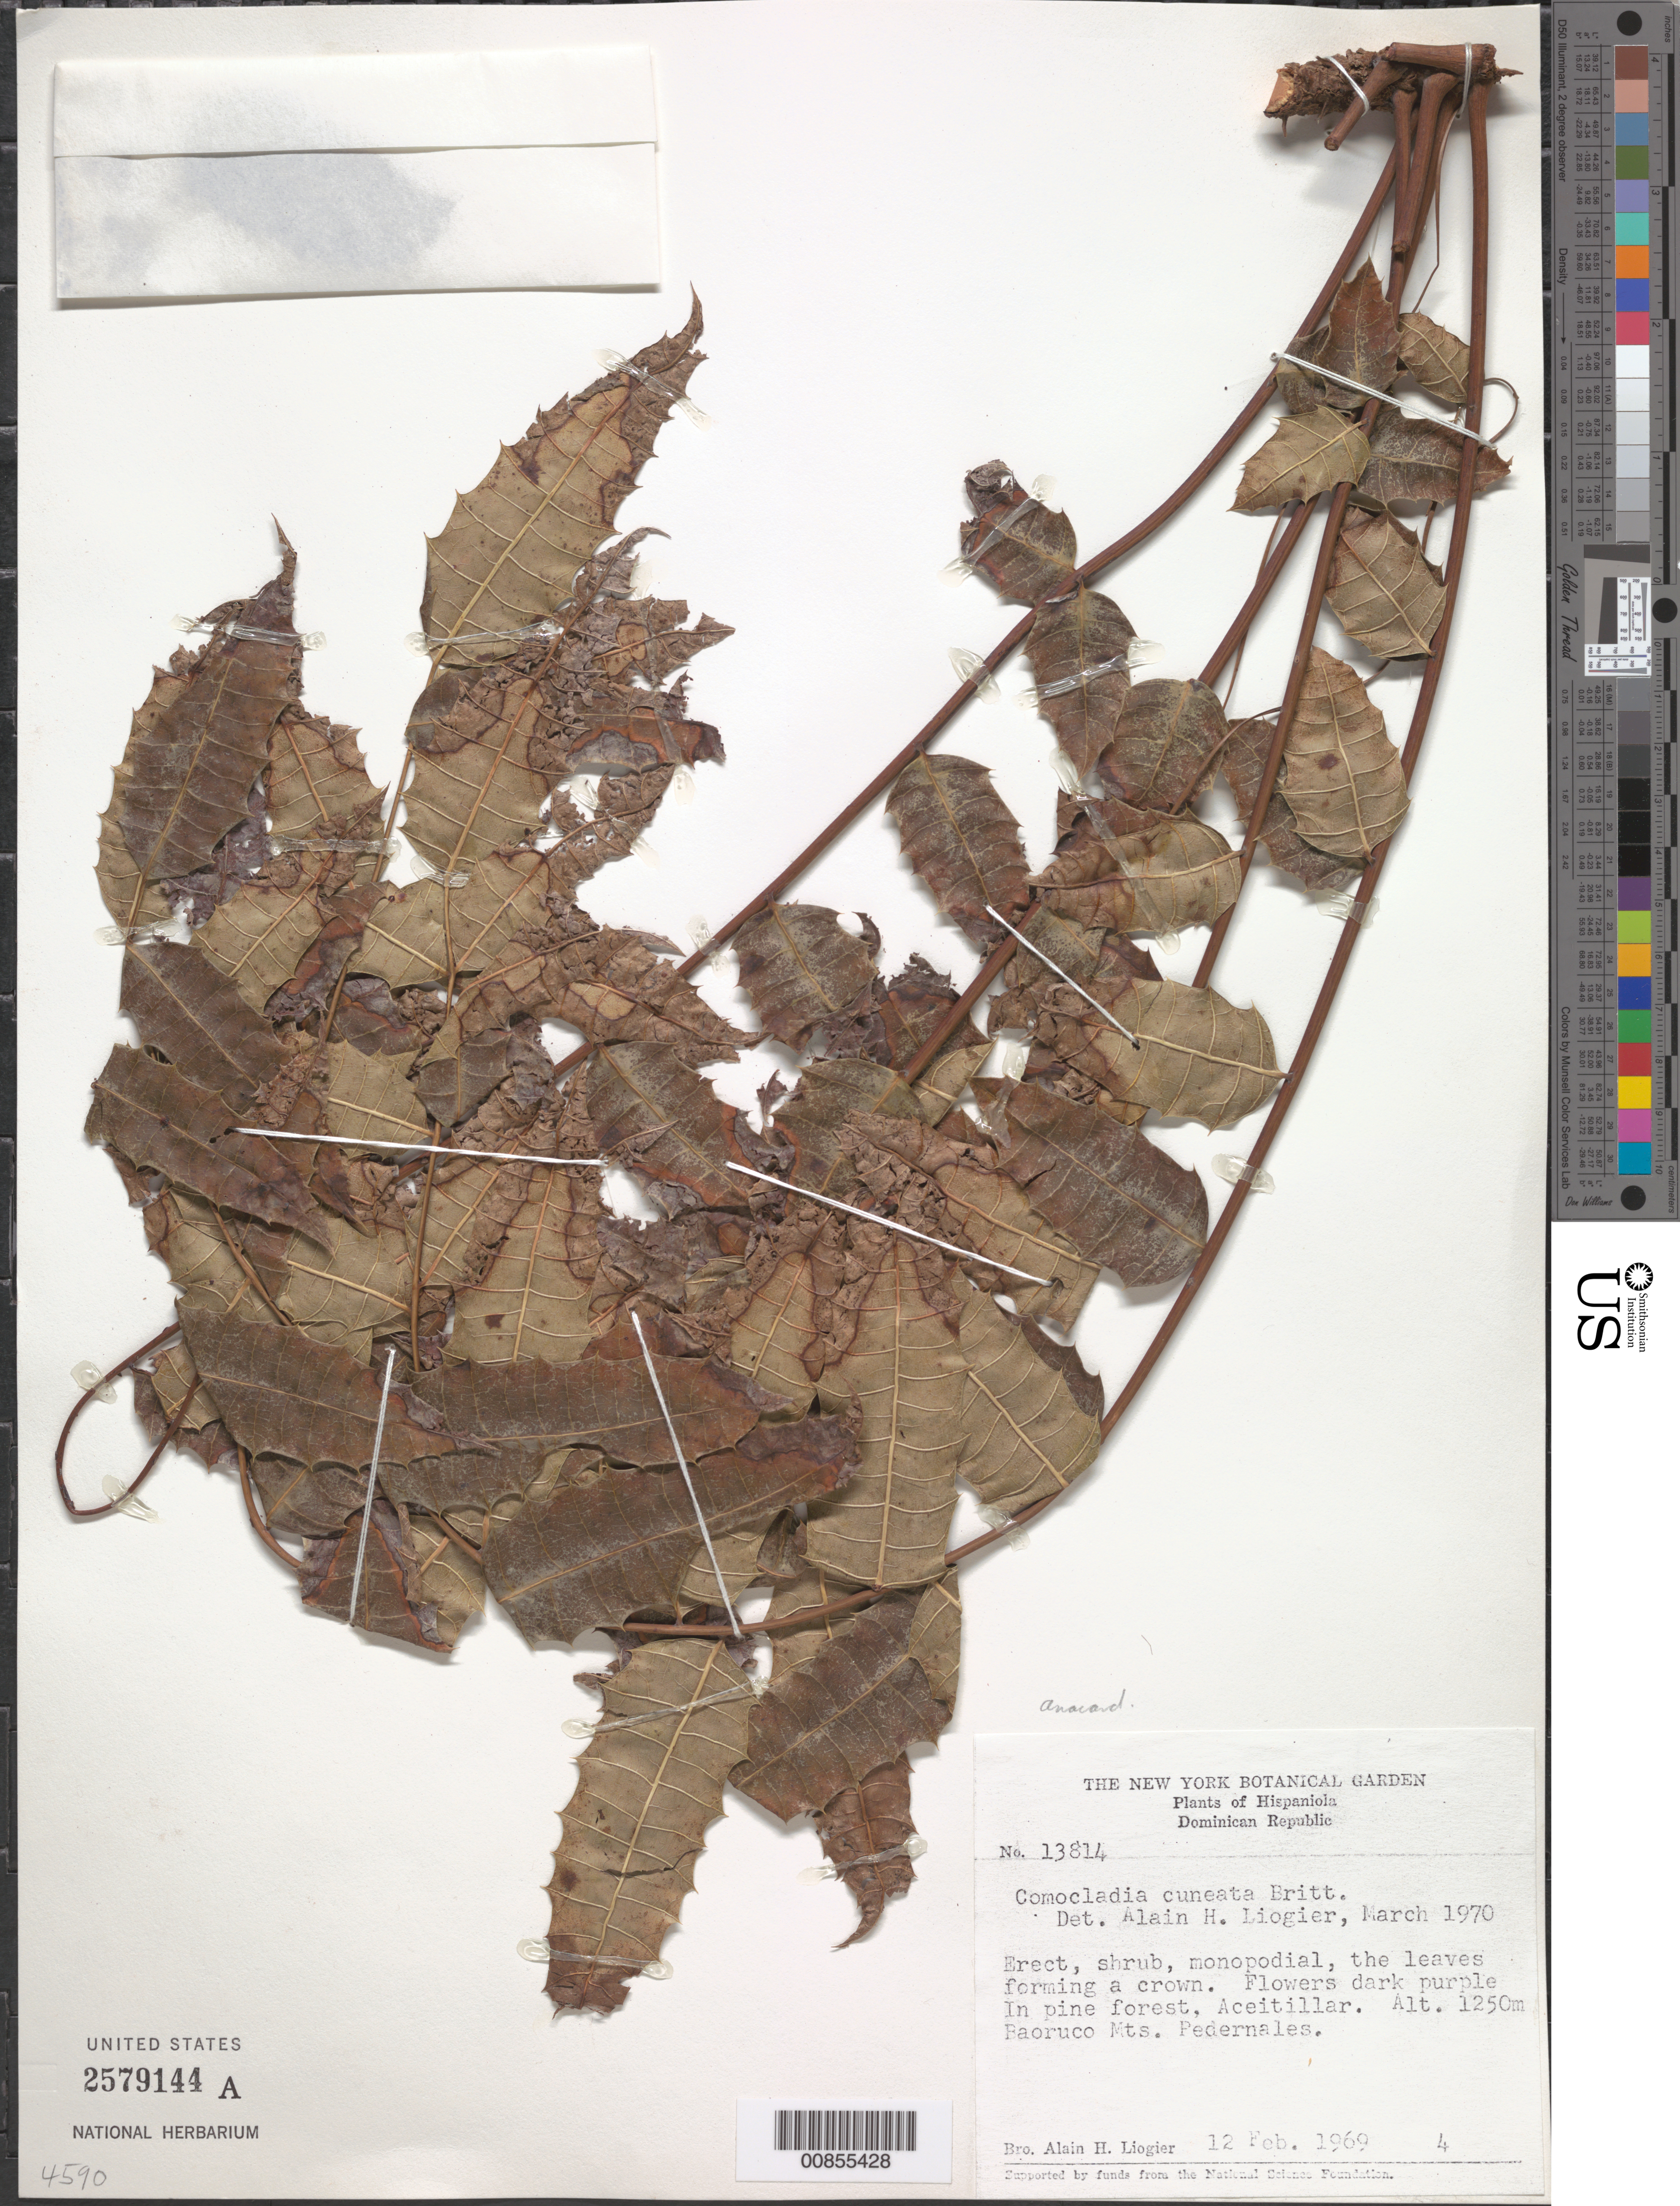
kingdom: Plantae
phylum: Tracheophyta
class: Magnoliopsida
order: Sapindales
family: Anacardiaceae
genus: Comocladia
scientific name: Comocladia cuneata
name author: Britton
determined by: Liogier, Alain H.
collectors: A. H. Liogier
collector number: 13814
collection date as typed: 12 Feb 1969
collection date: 1969-02-12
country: Dominican Republic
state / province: Pedernales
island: Hispaniola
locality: Aceitillar, Baoruco Mts.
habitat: In pine forest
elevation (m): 1250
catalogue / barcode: US 2579144